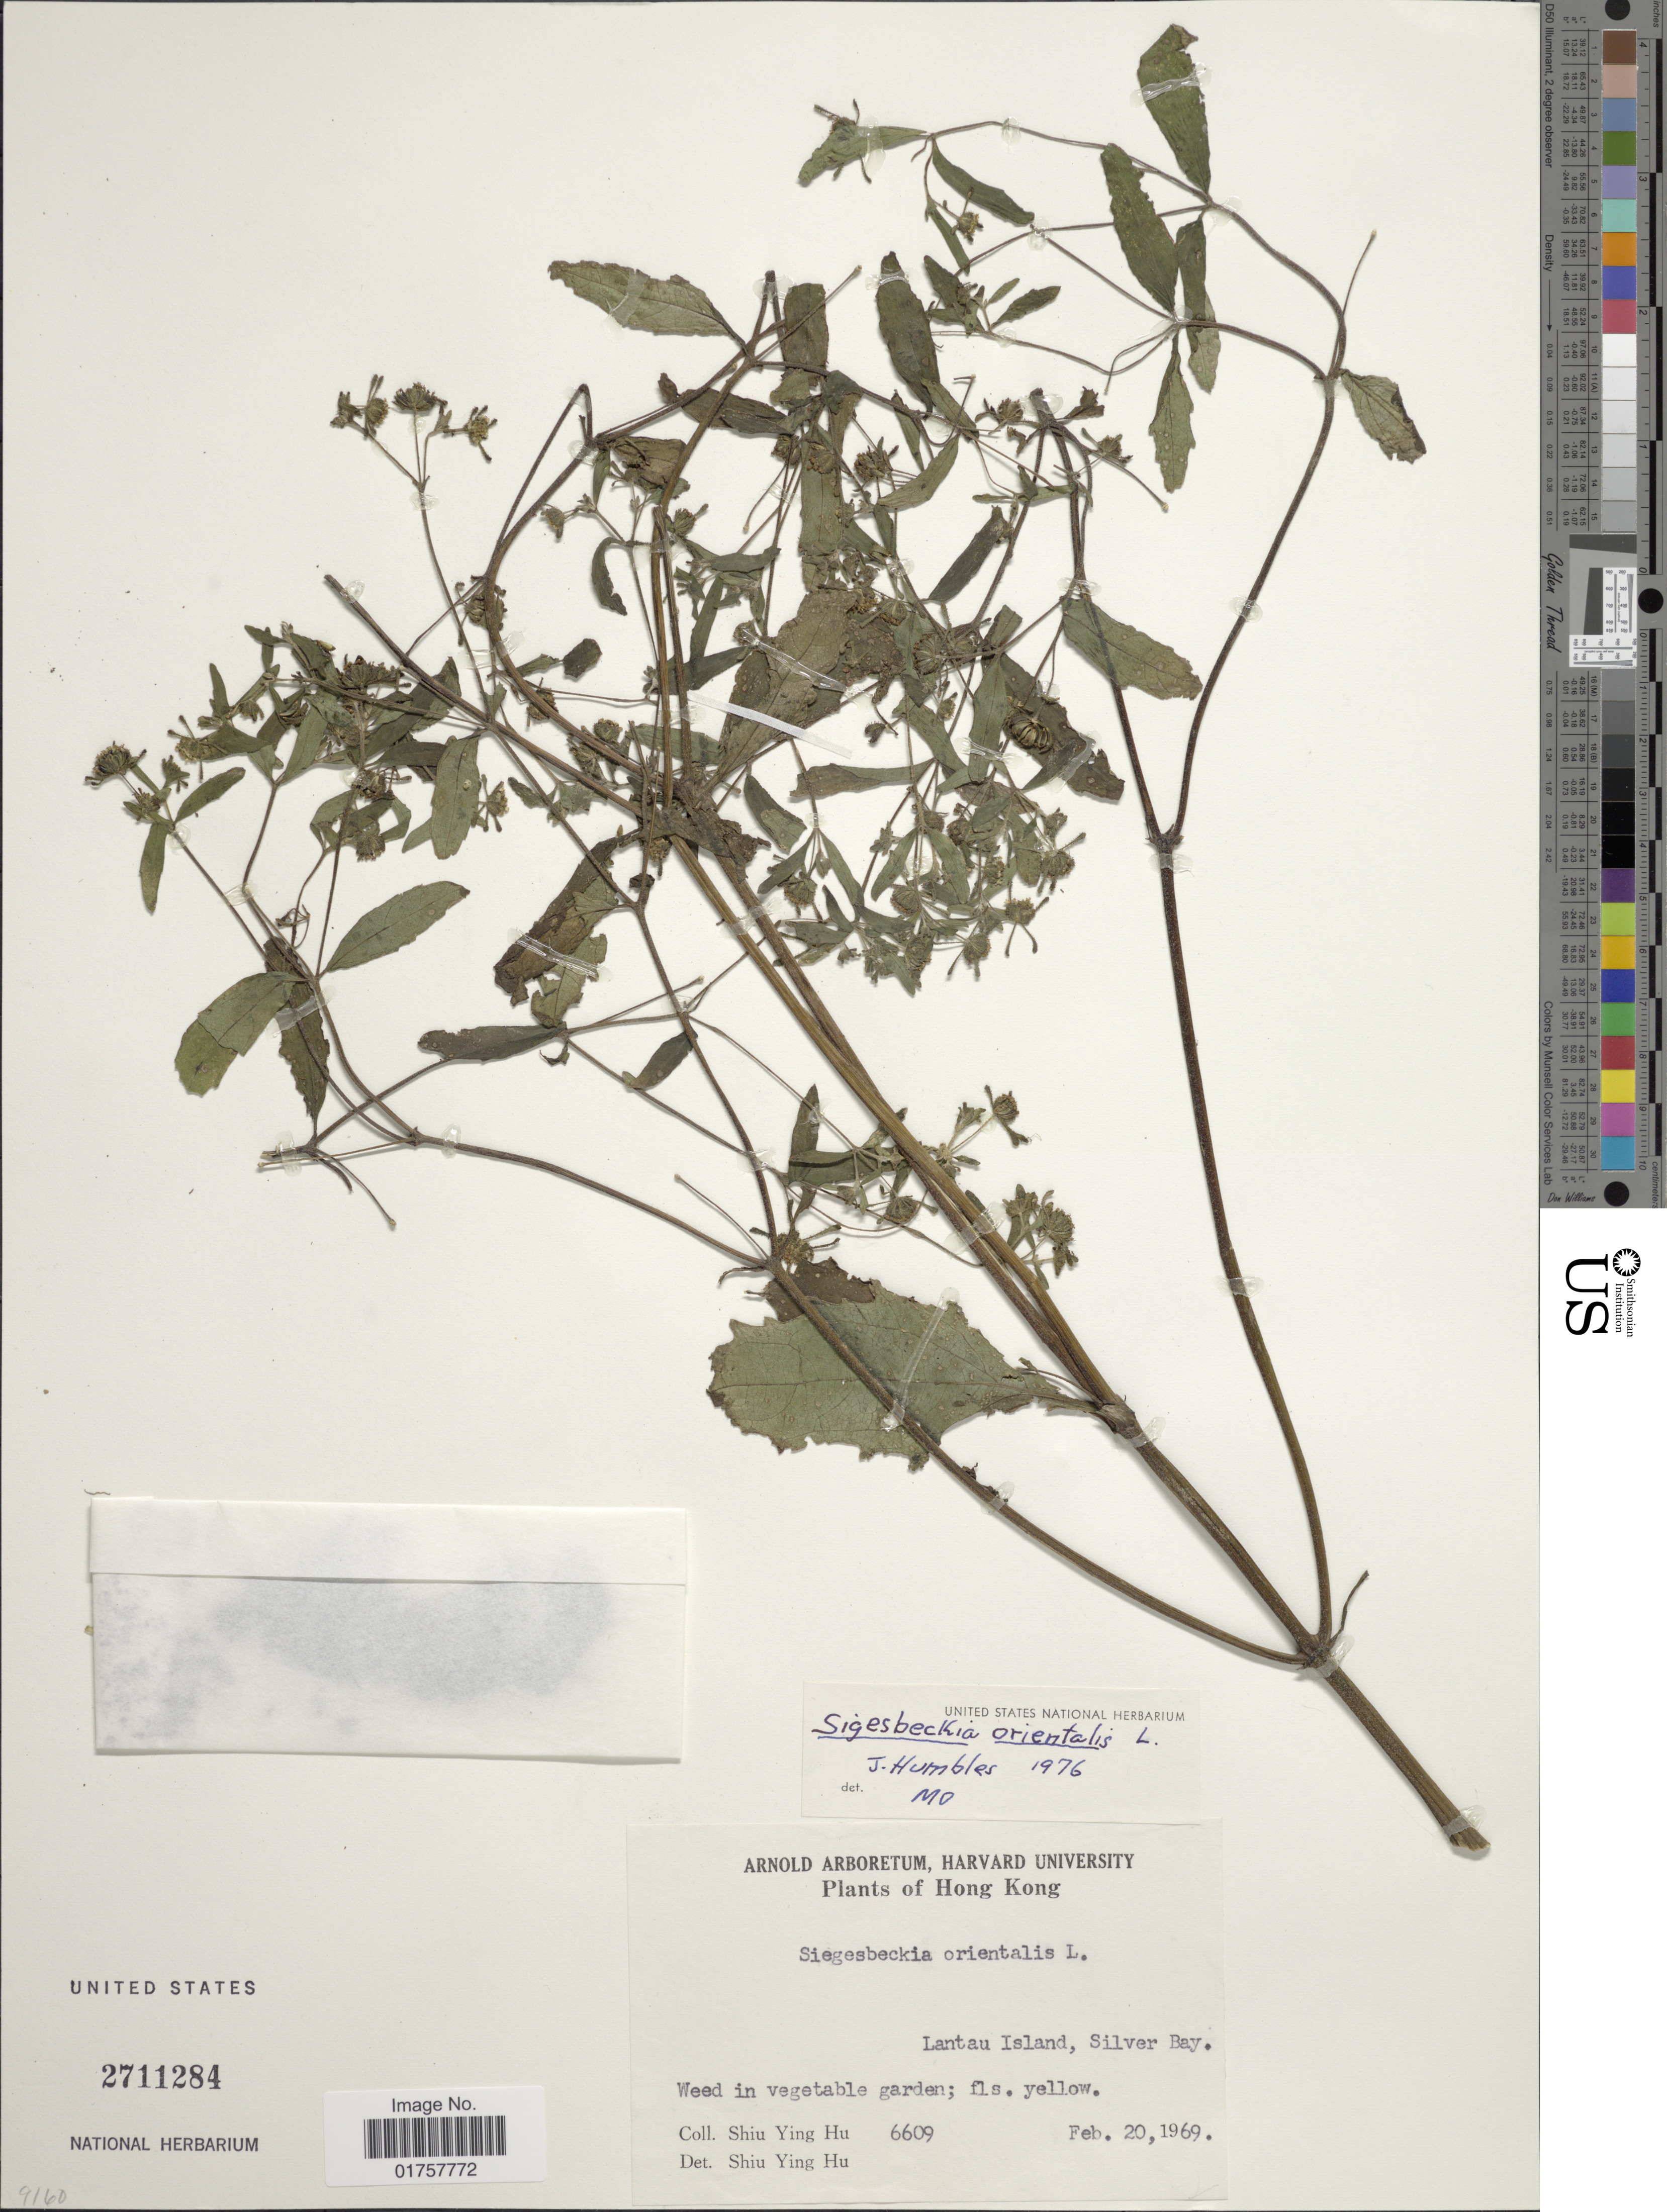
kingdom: Plantae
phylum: Tracheophyta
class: Magnoliopsida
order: Asterales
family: Asteraceae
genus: Sigesbeckia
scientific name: Sigesbeckia orientalis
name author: L.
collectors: S. Y. Hu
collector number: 6609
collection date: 1969-02-20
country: China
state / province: Hong Kong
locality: Lantau Island, Silver Bay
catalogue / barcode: US 2711284